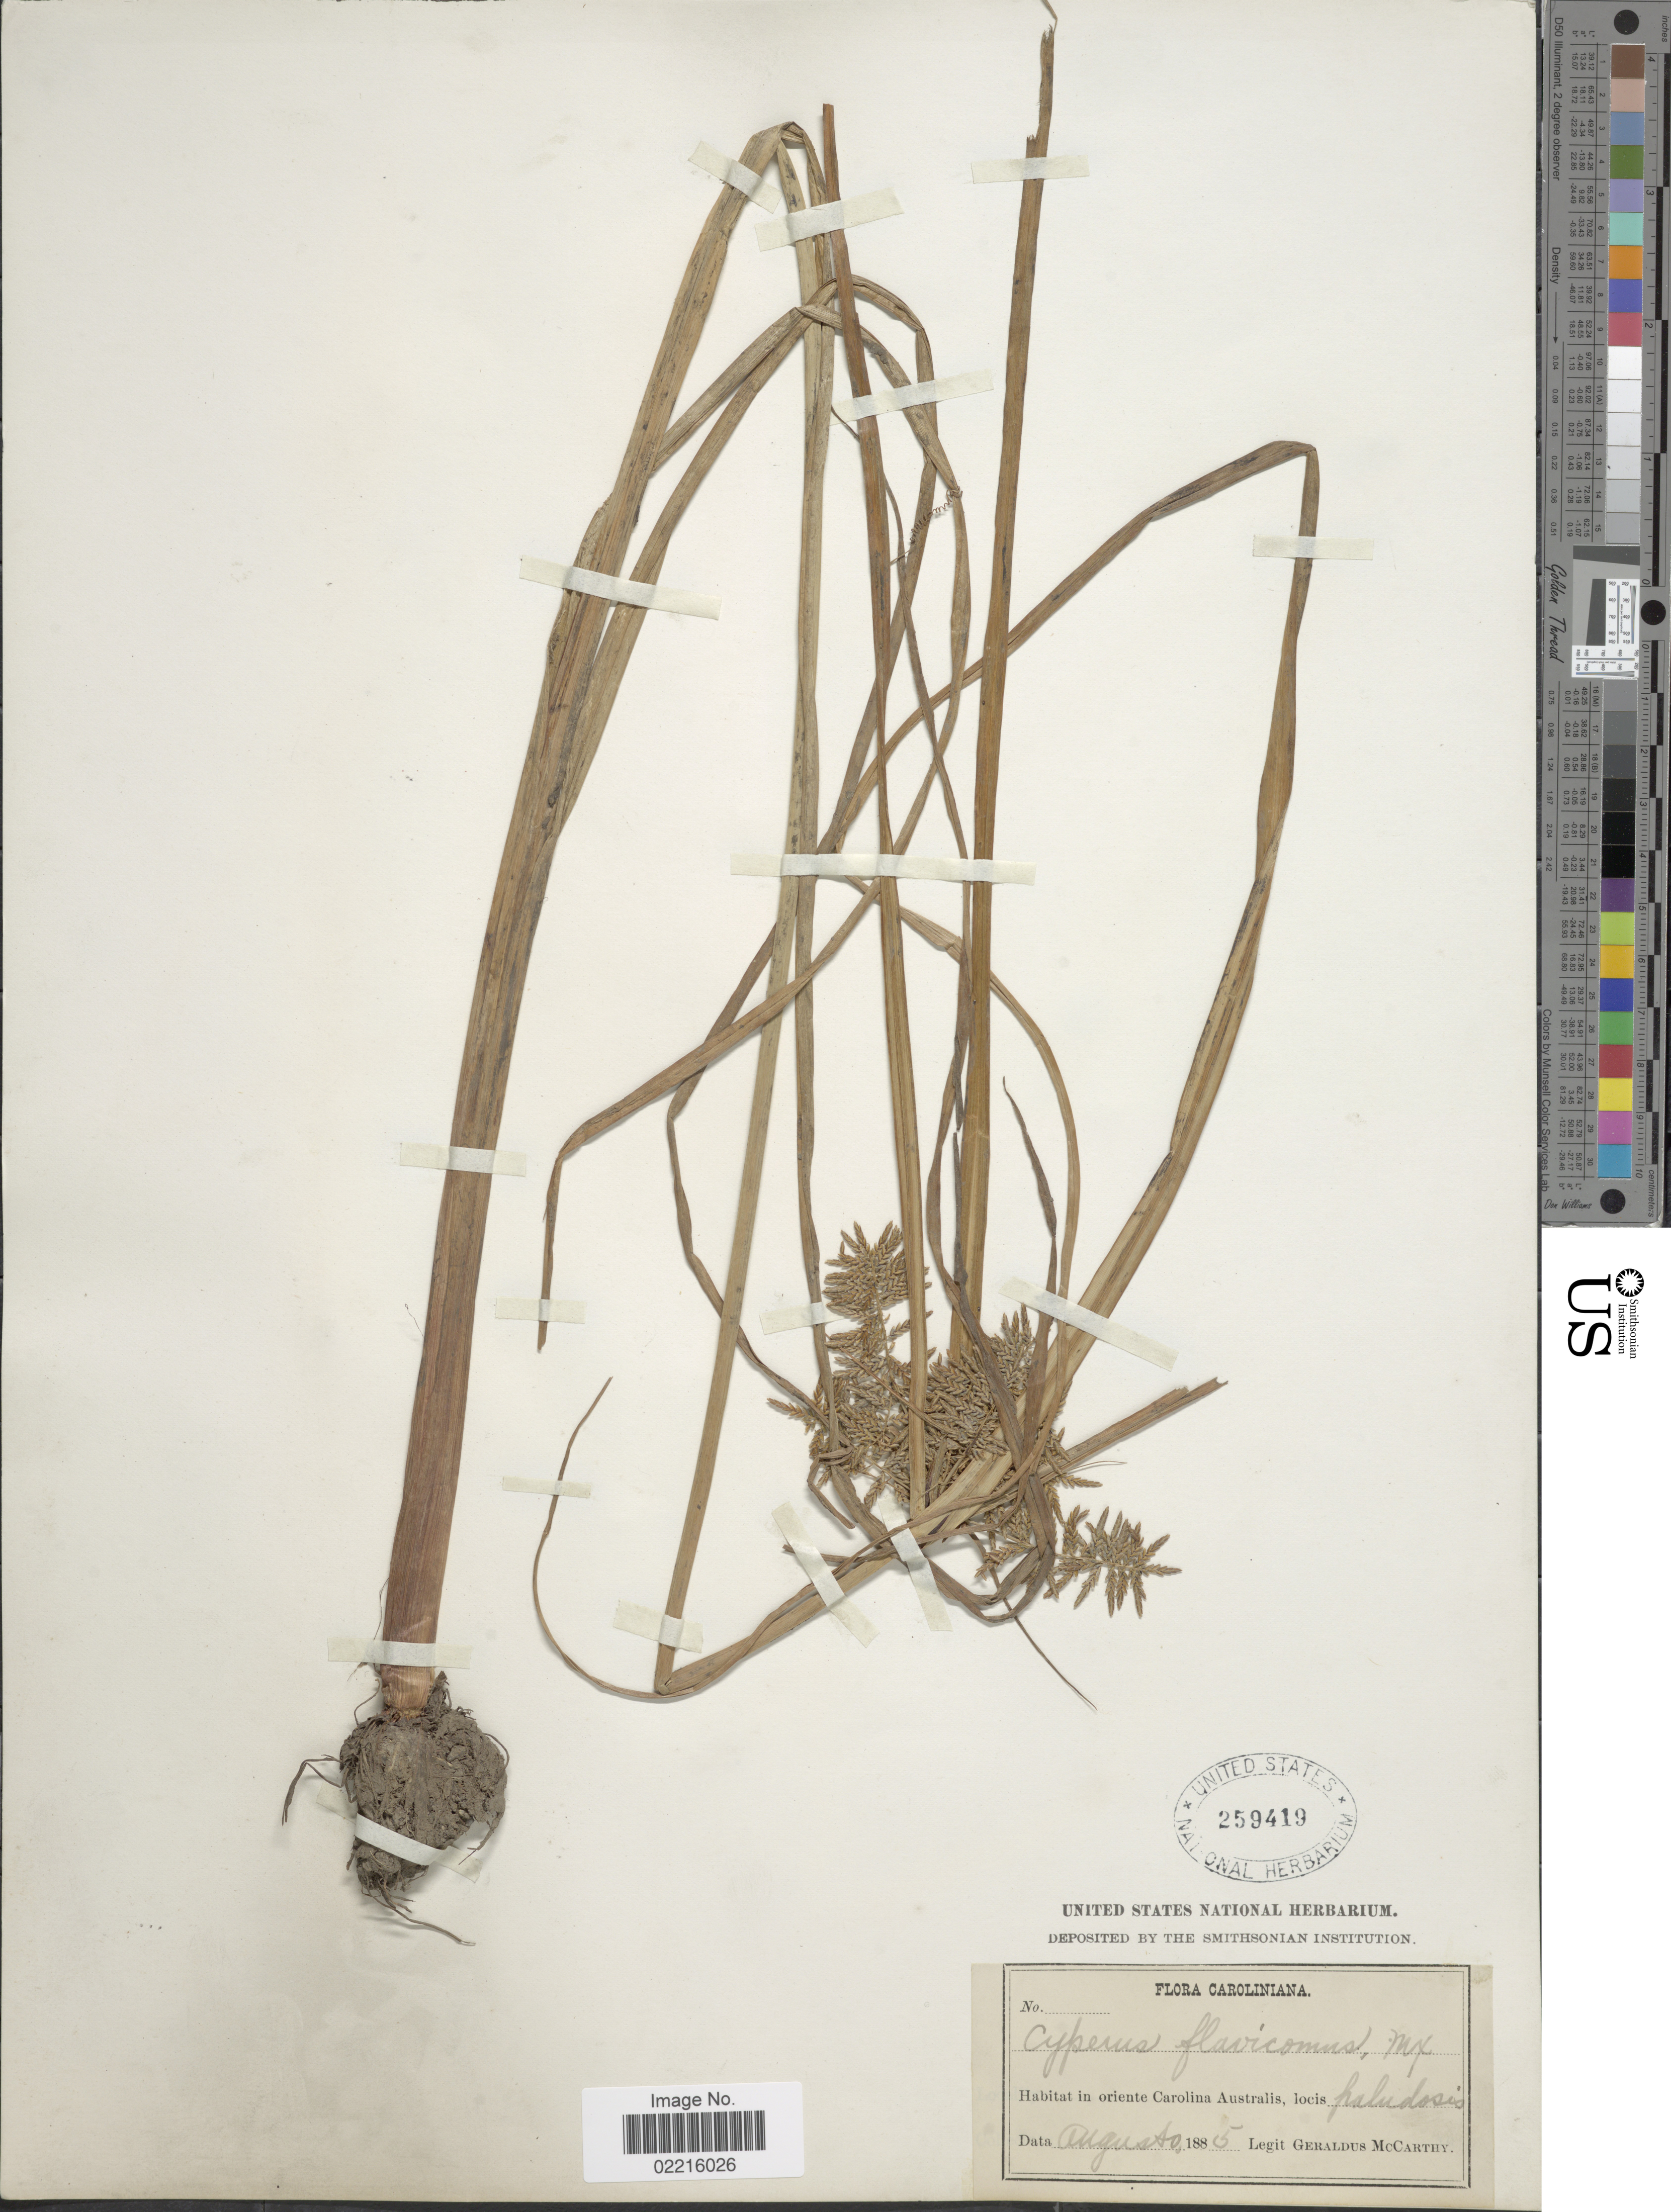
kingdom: Plantae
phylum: Tracheophyta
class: Liliopsida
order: Poales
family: Cyperaceae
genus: Cyperus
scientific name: Cyperus flavicomus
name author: Michx.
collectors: M. McCarthy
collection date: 1885-08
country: United States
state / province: South Carolina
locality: In oriente Carolina Australis, locis paludosis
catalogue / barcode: US 259419